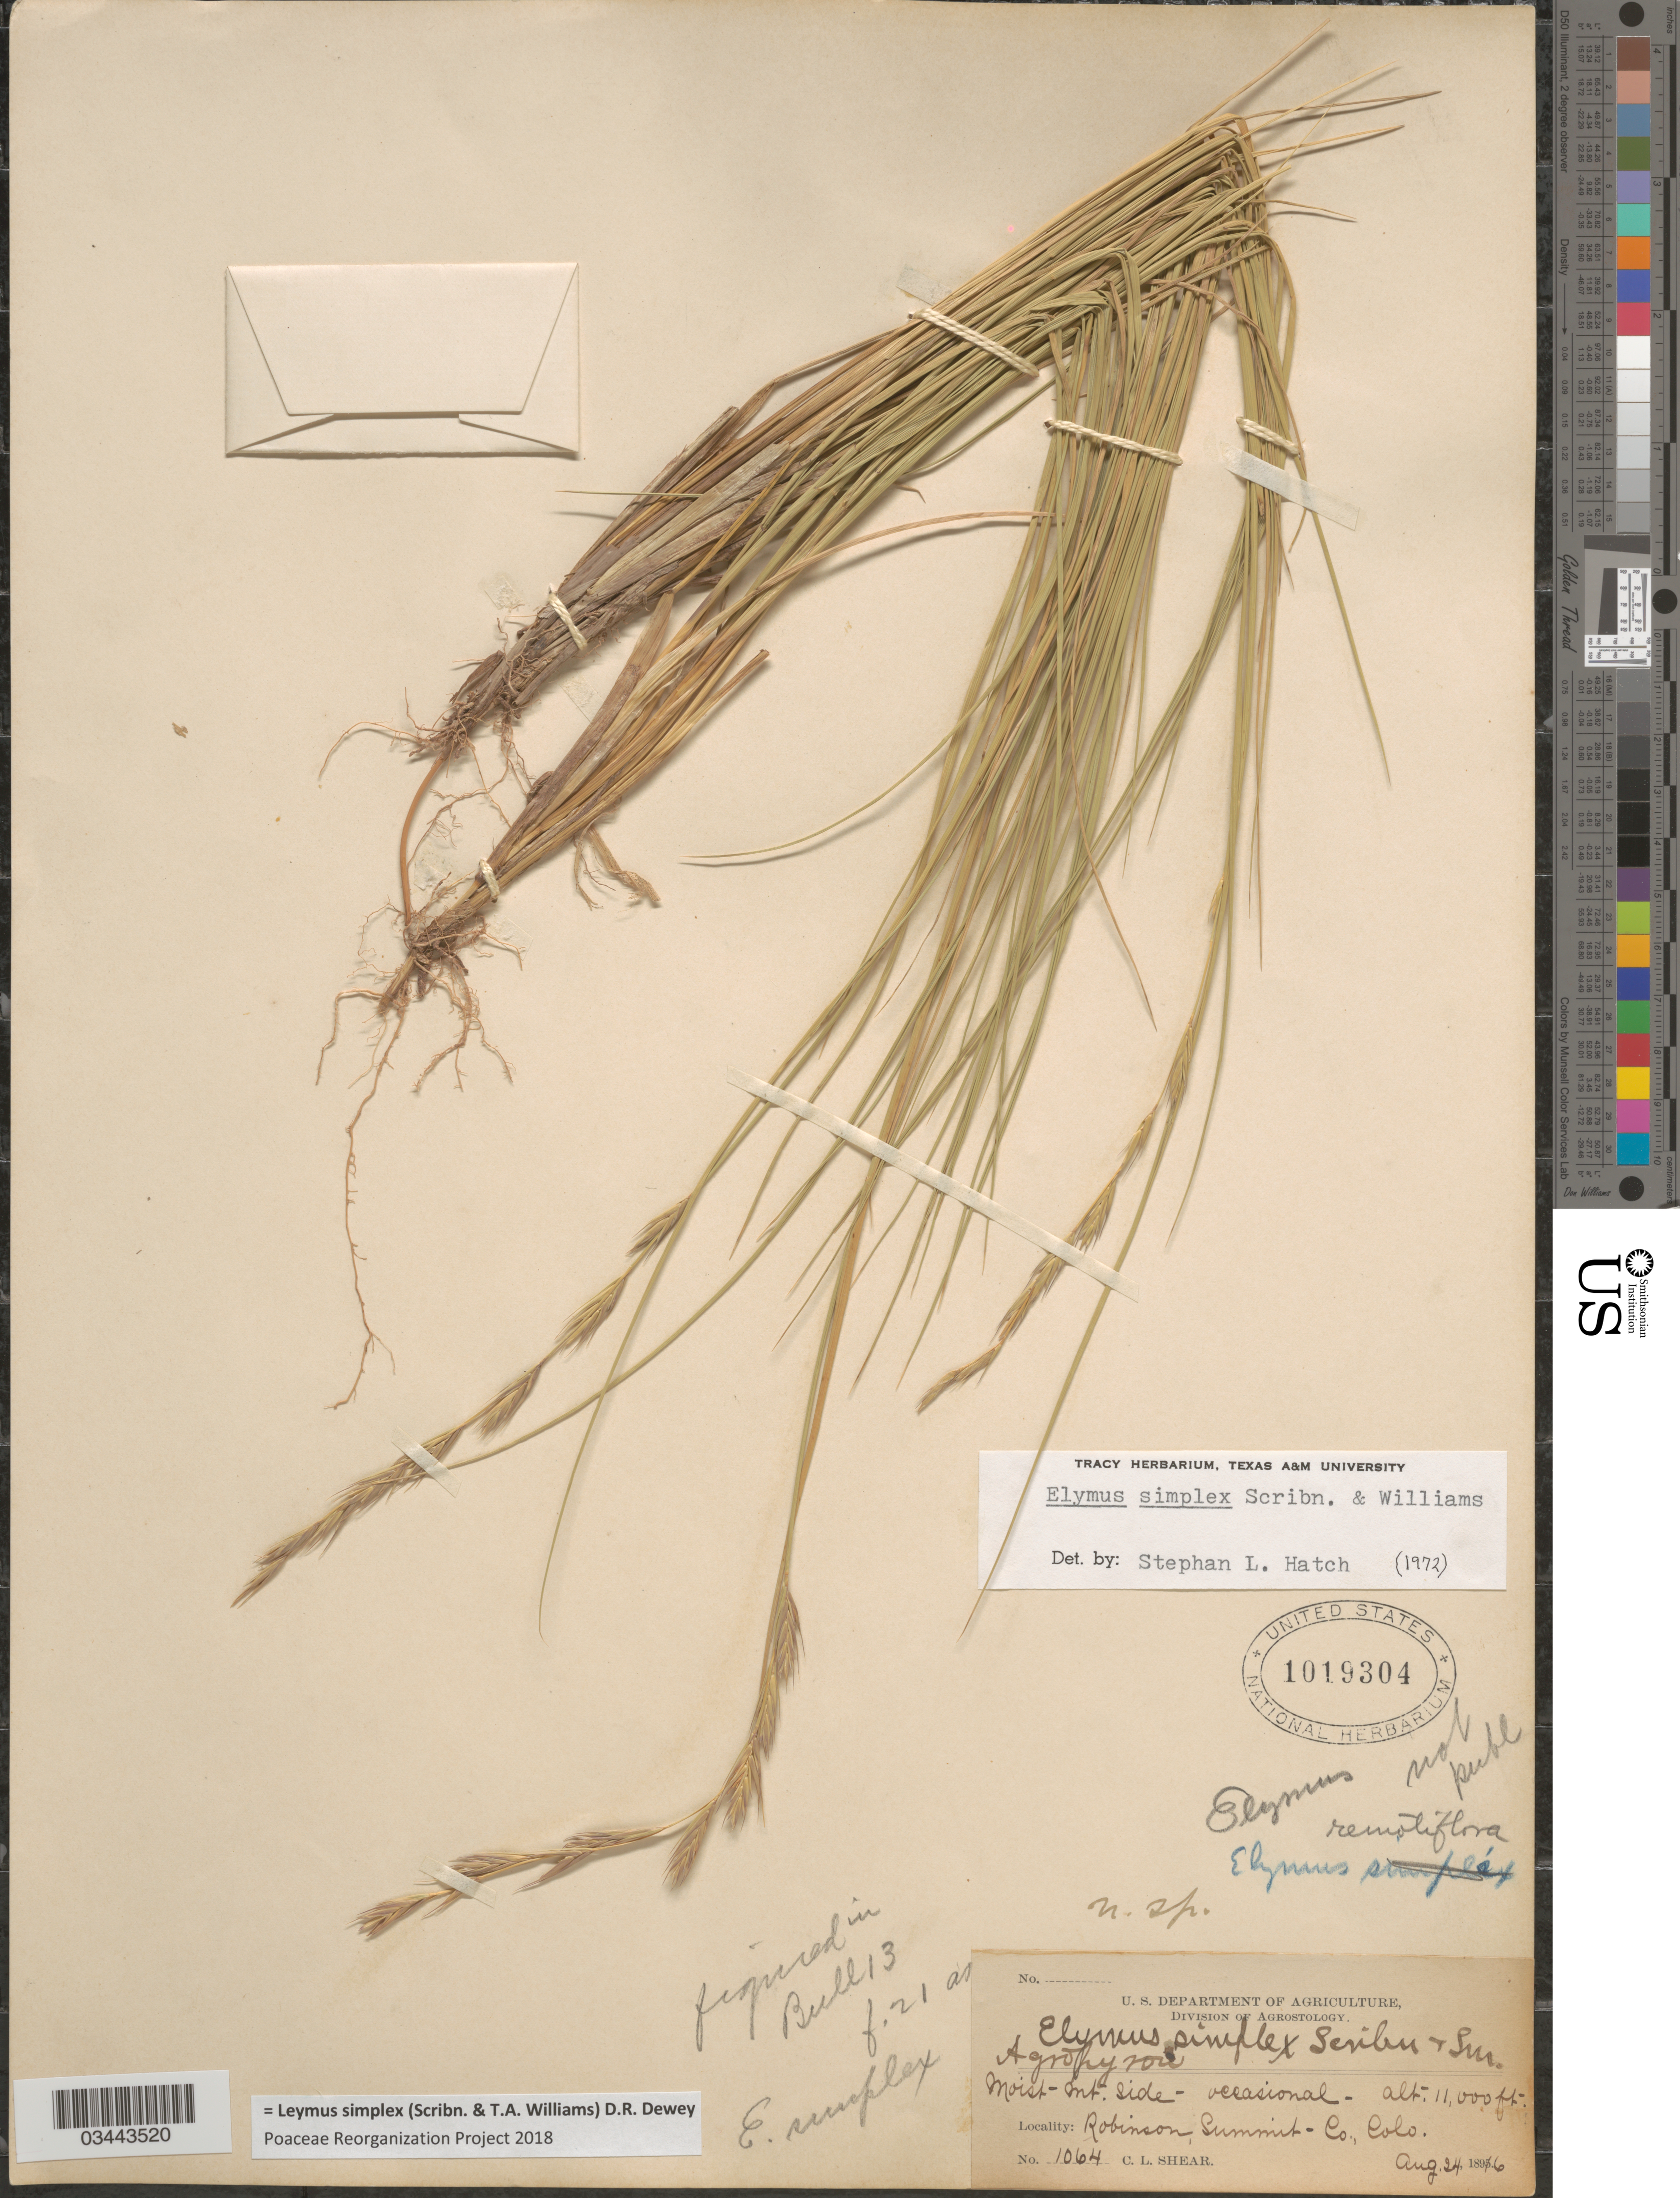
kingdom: Plantae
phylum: Tracheophyta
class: Liliopsida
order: Poales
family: Poaceae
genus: Leymus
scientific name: Leymus simplex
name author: (Scribn. & T.A. Williams) Dewey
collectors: C. L. Shear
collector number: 1064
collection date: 1896-08-24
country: United States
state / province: Colorado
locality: Robinson, Summit Co.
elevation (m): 3353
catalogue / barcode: US 1019304